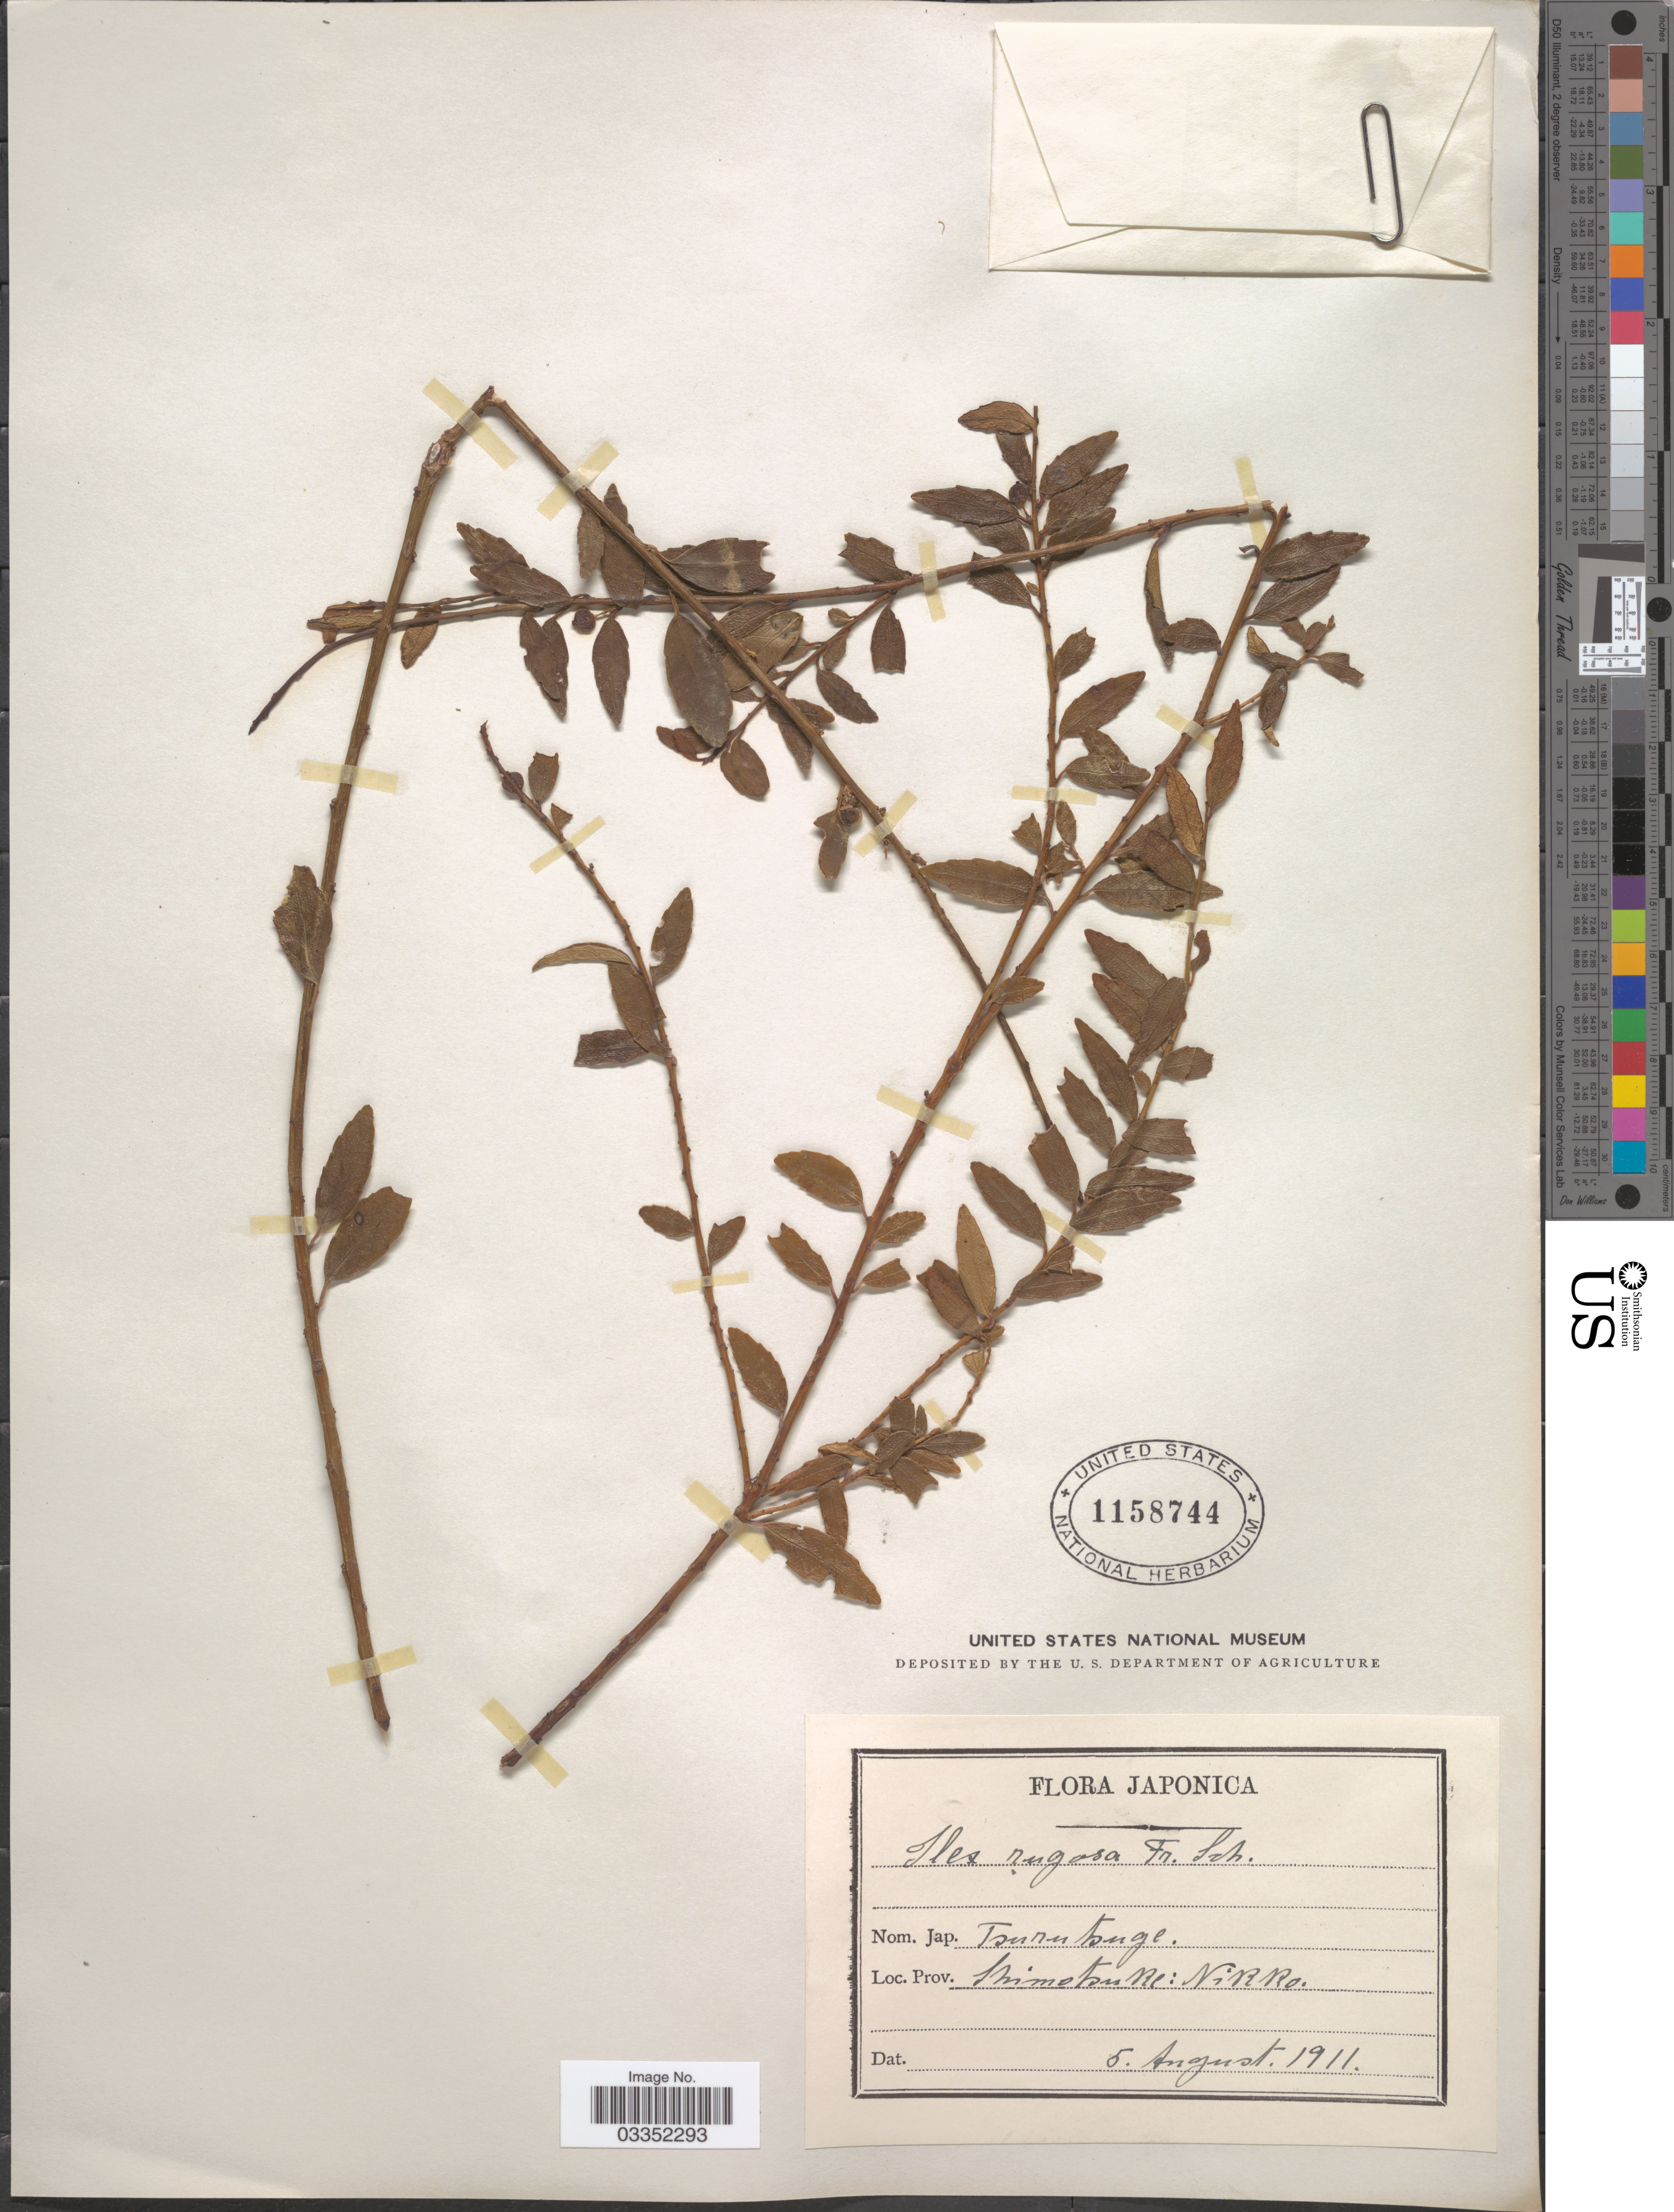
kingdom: Plantae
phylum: Tracheophyta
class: Magnoliopsida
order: Aquifoliales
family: Aquifoliaceae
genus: Ilex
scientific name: Ilex subrugosa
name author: Loes. in Sarg.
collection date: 1911-08-05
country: Japan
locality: Shimotsuke: Nikko.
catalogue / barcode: US 1158744